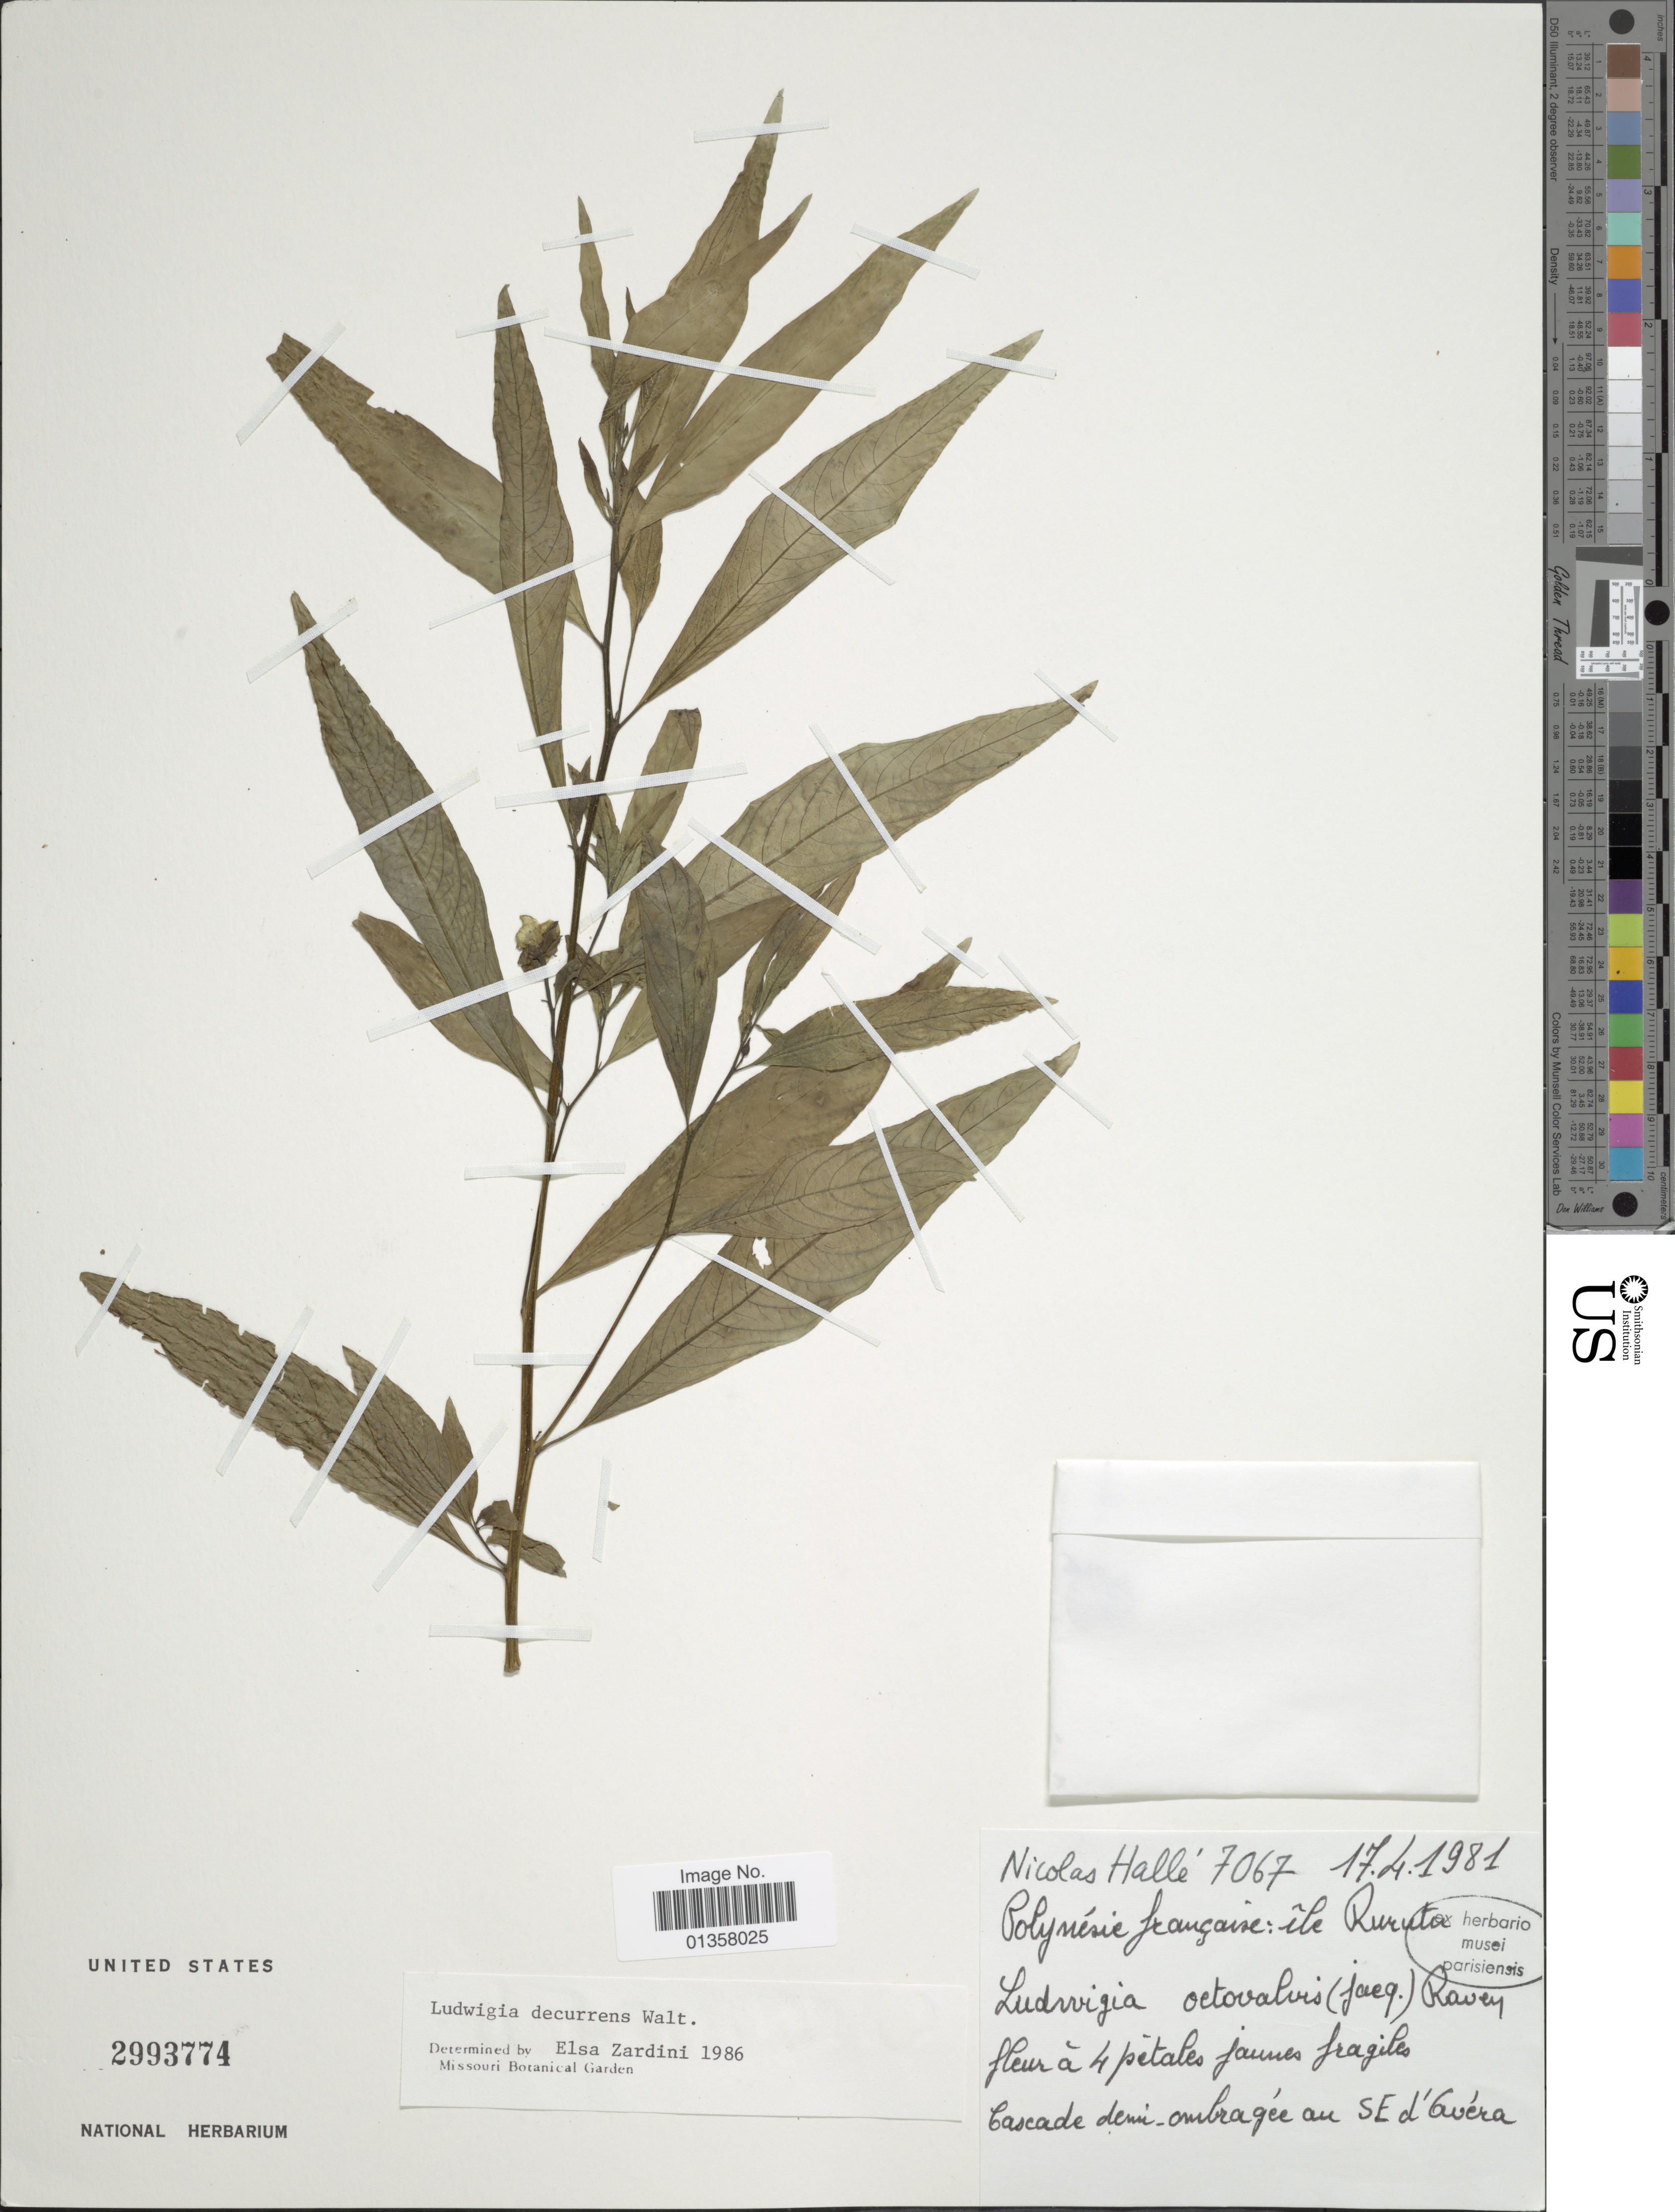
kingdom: Plantae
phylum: Tracheophyta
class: Magnoliopsida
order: Myrtales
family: Onagraceae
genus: Ludwigia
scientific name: Ludwigia decurrens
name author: Walter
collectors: N. Hallé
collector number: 7067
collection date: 1981-04-17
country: French Polynesia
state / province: Leeward Islands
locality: Île Ruruta, Cascade demi-obragée au SE d'overa [interpreted]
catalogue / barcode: US 2993774